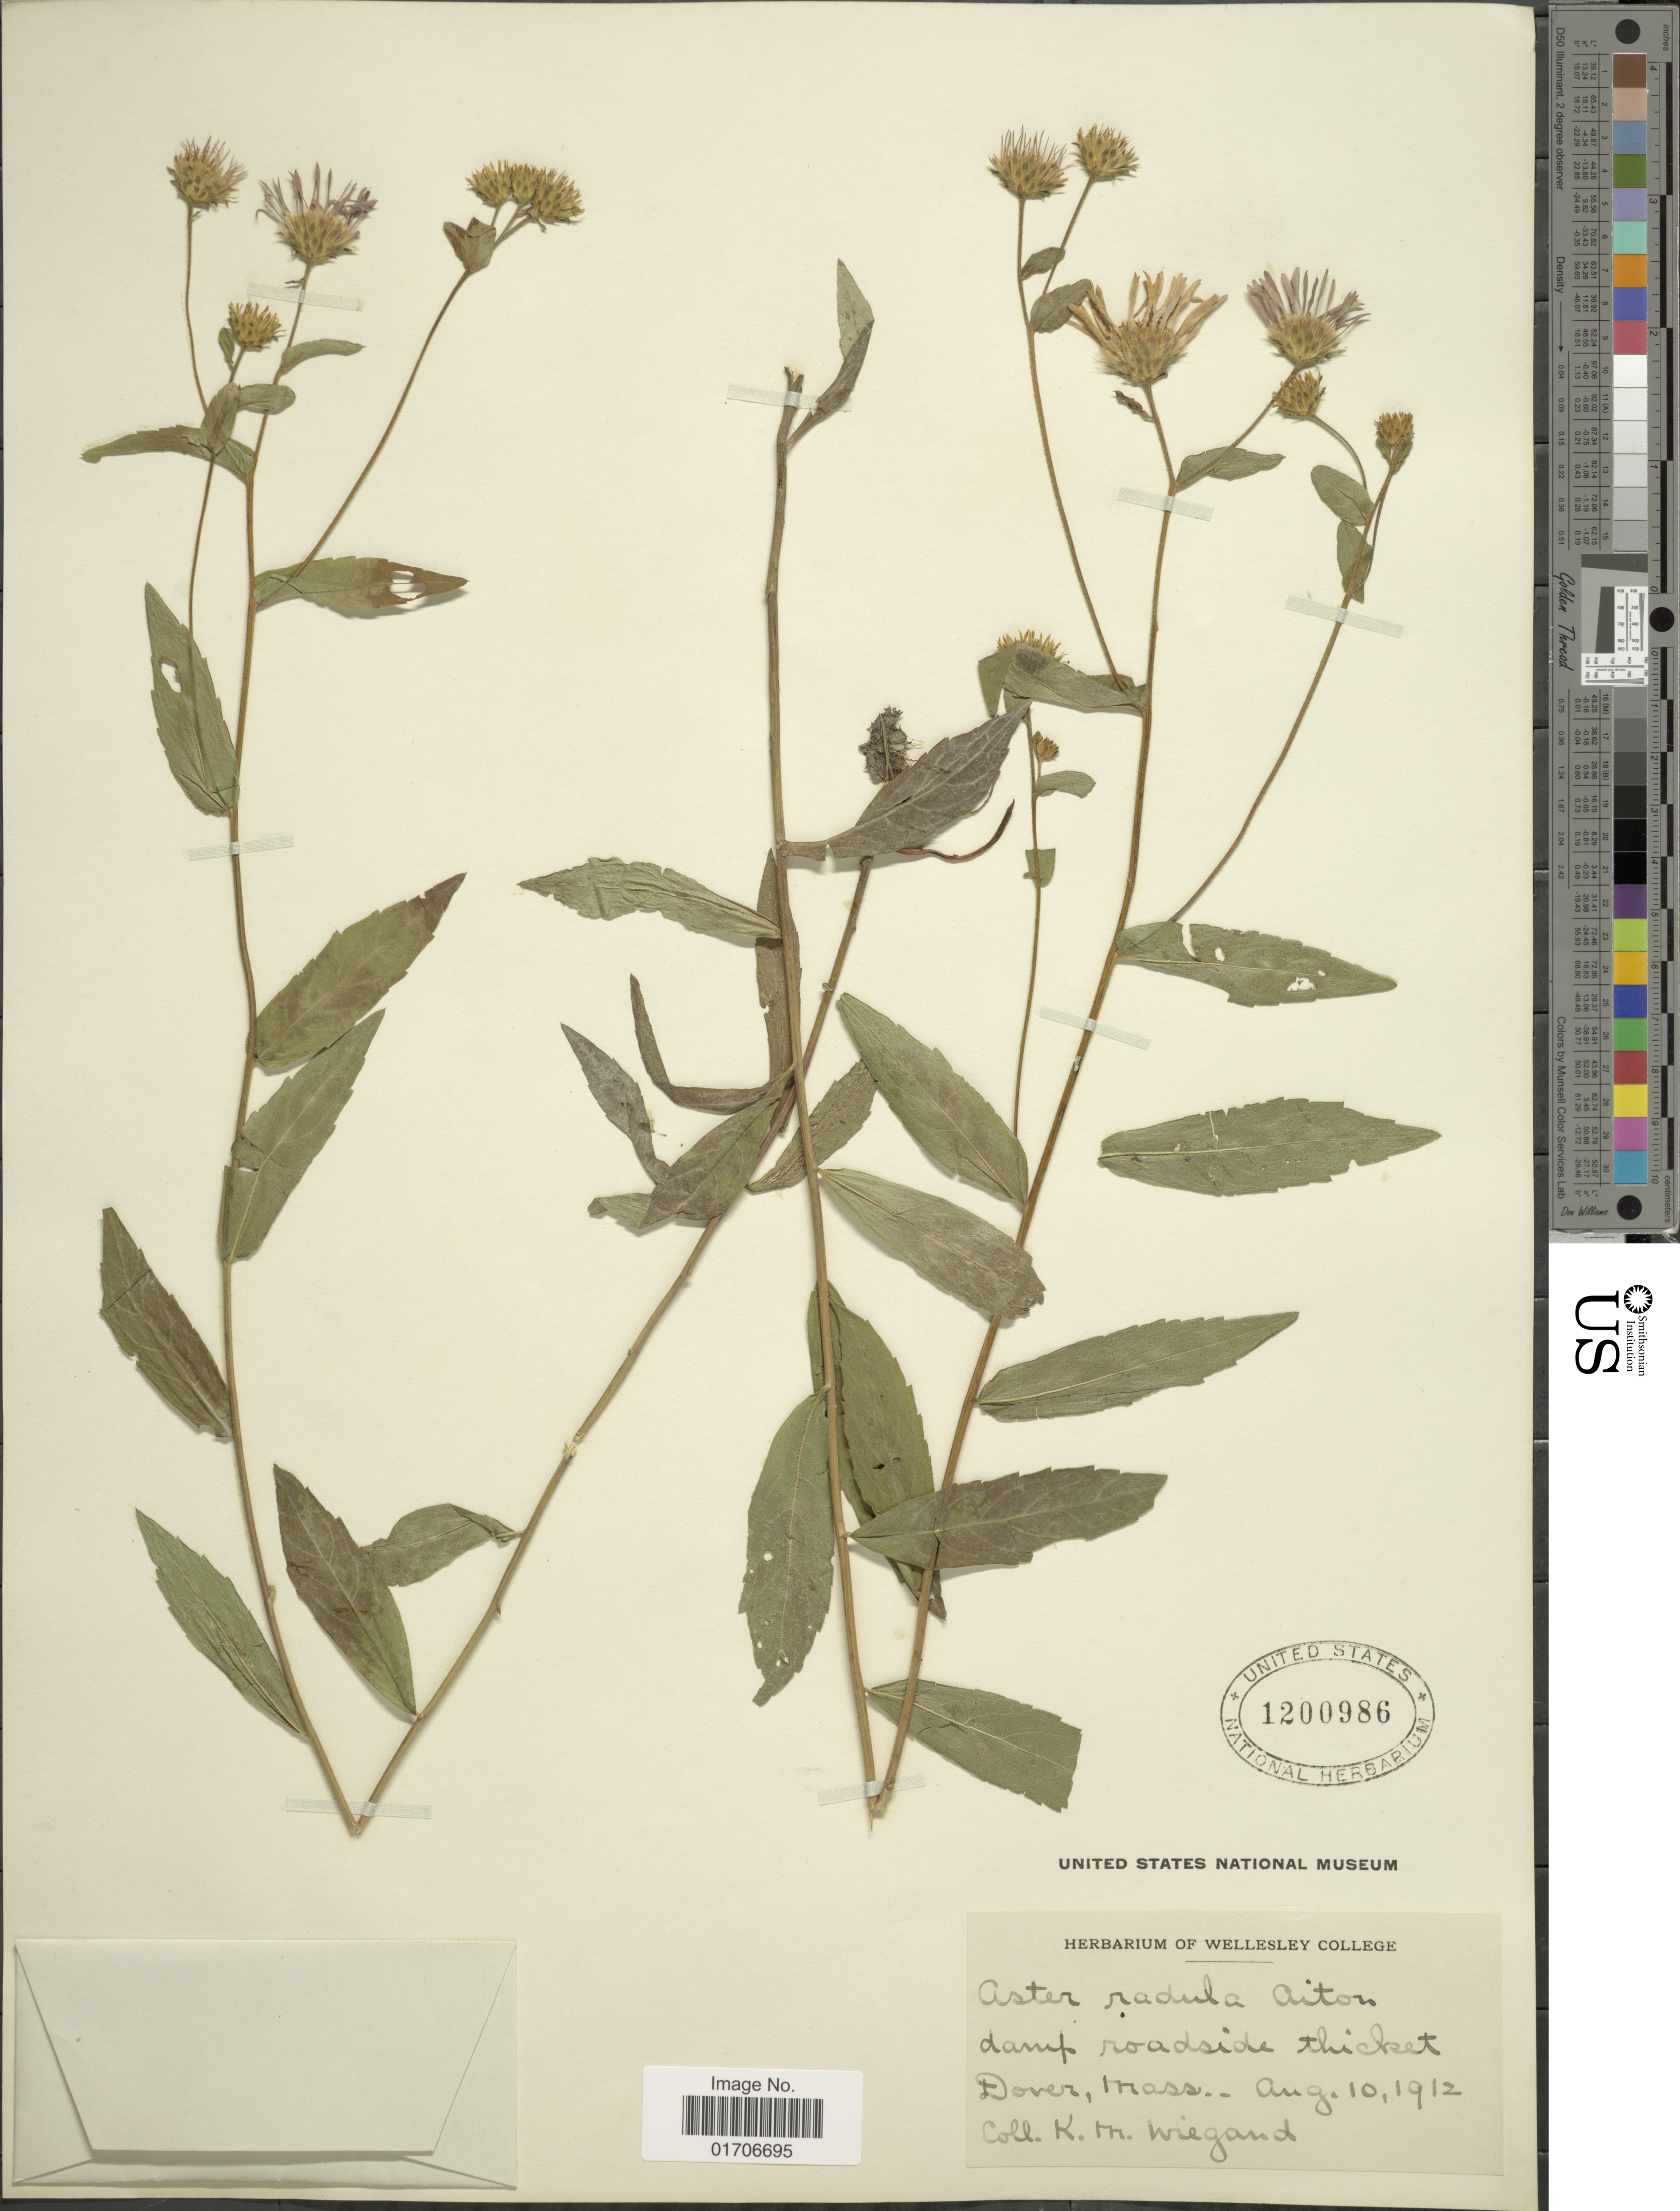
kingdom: Plantae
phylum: Tracheophyta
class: Magnoliopsida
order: Asterales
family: Asteraceae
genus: Eurybia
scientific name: Eurybia radula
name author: (Aiton) G.L. Nesom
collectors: K. M. Wiegand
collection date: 1912-08-10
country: United States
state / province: Massachusetts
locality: Damp roadside thicket Dover, Mass.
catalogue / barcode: US 1200986